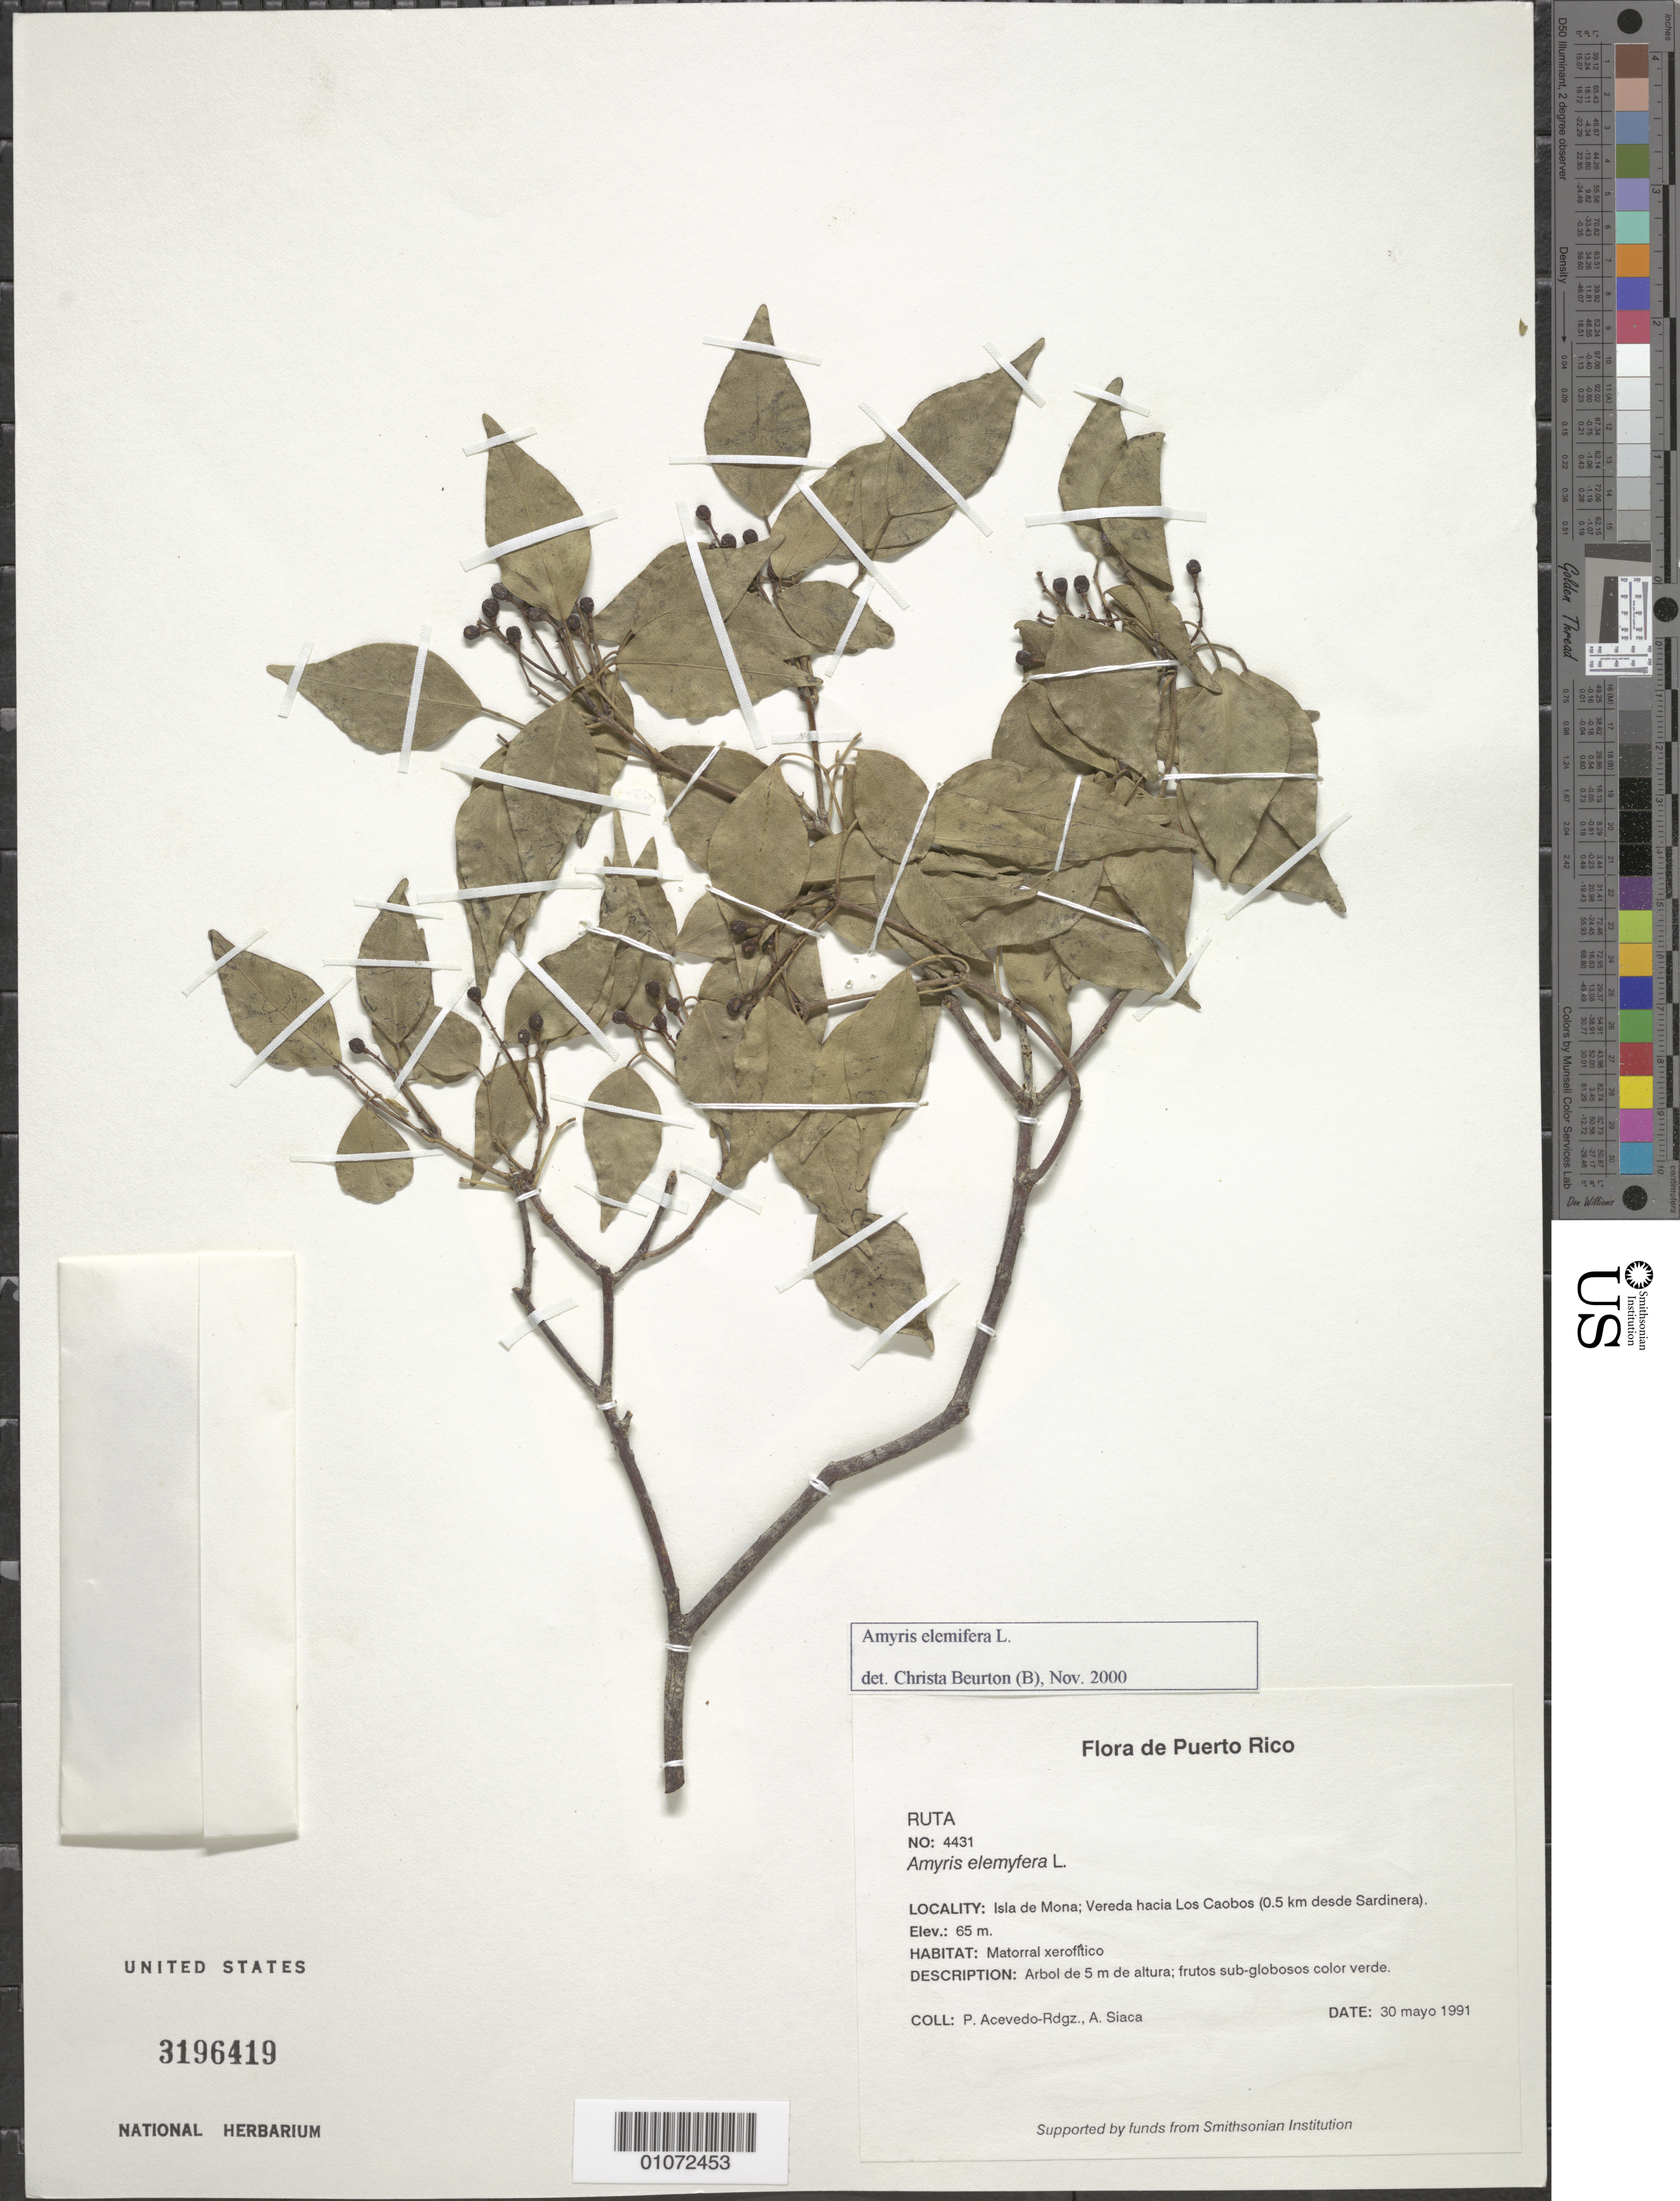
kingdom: Plantae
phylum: Tracheophyta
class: Magnoliopsida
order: Sapindales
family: Rutaceae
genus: Amyris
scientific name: Amyris elemifera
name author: L.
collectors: P. Acevedo-Rodr. & A. Siaca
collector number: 4431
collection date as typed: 30 May 1991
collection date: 1991-05-30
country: Puerto Rico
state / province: Mayaguëz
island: Mona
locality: Isla de Mona; vereda hacia Los Caobos (.5 km desde Sardinera), matorral xerofitico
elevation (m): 65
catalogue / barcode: US 3196419